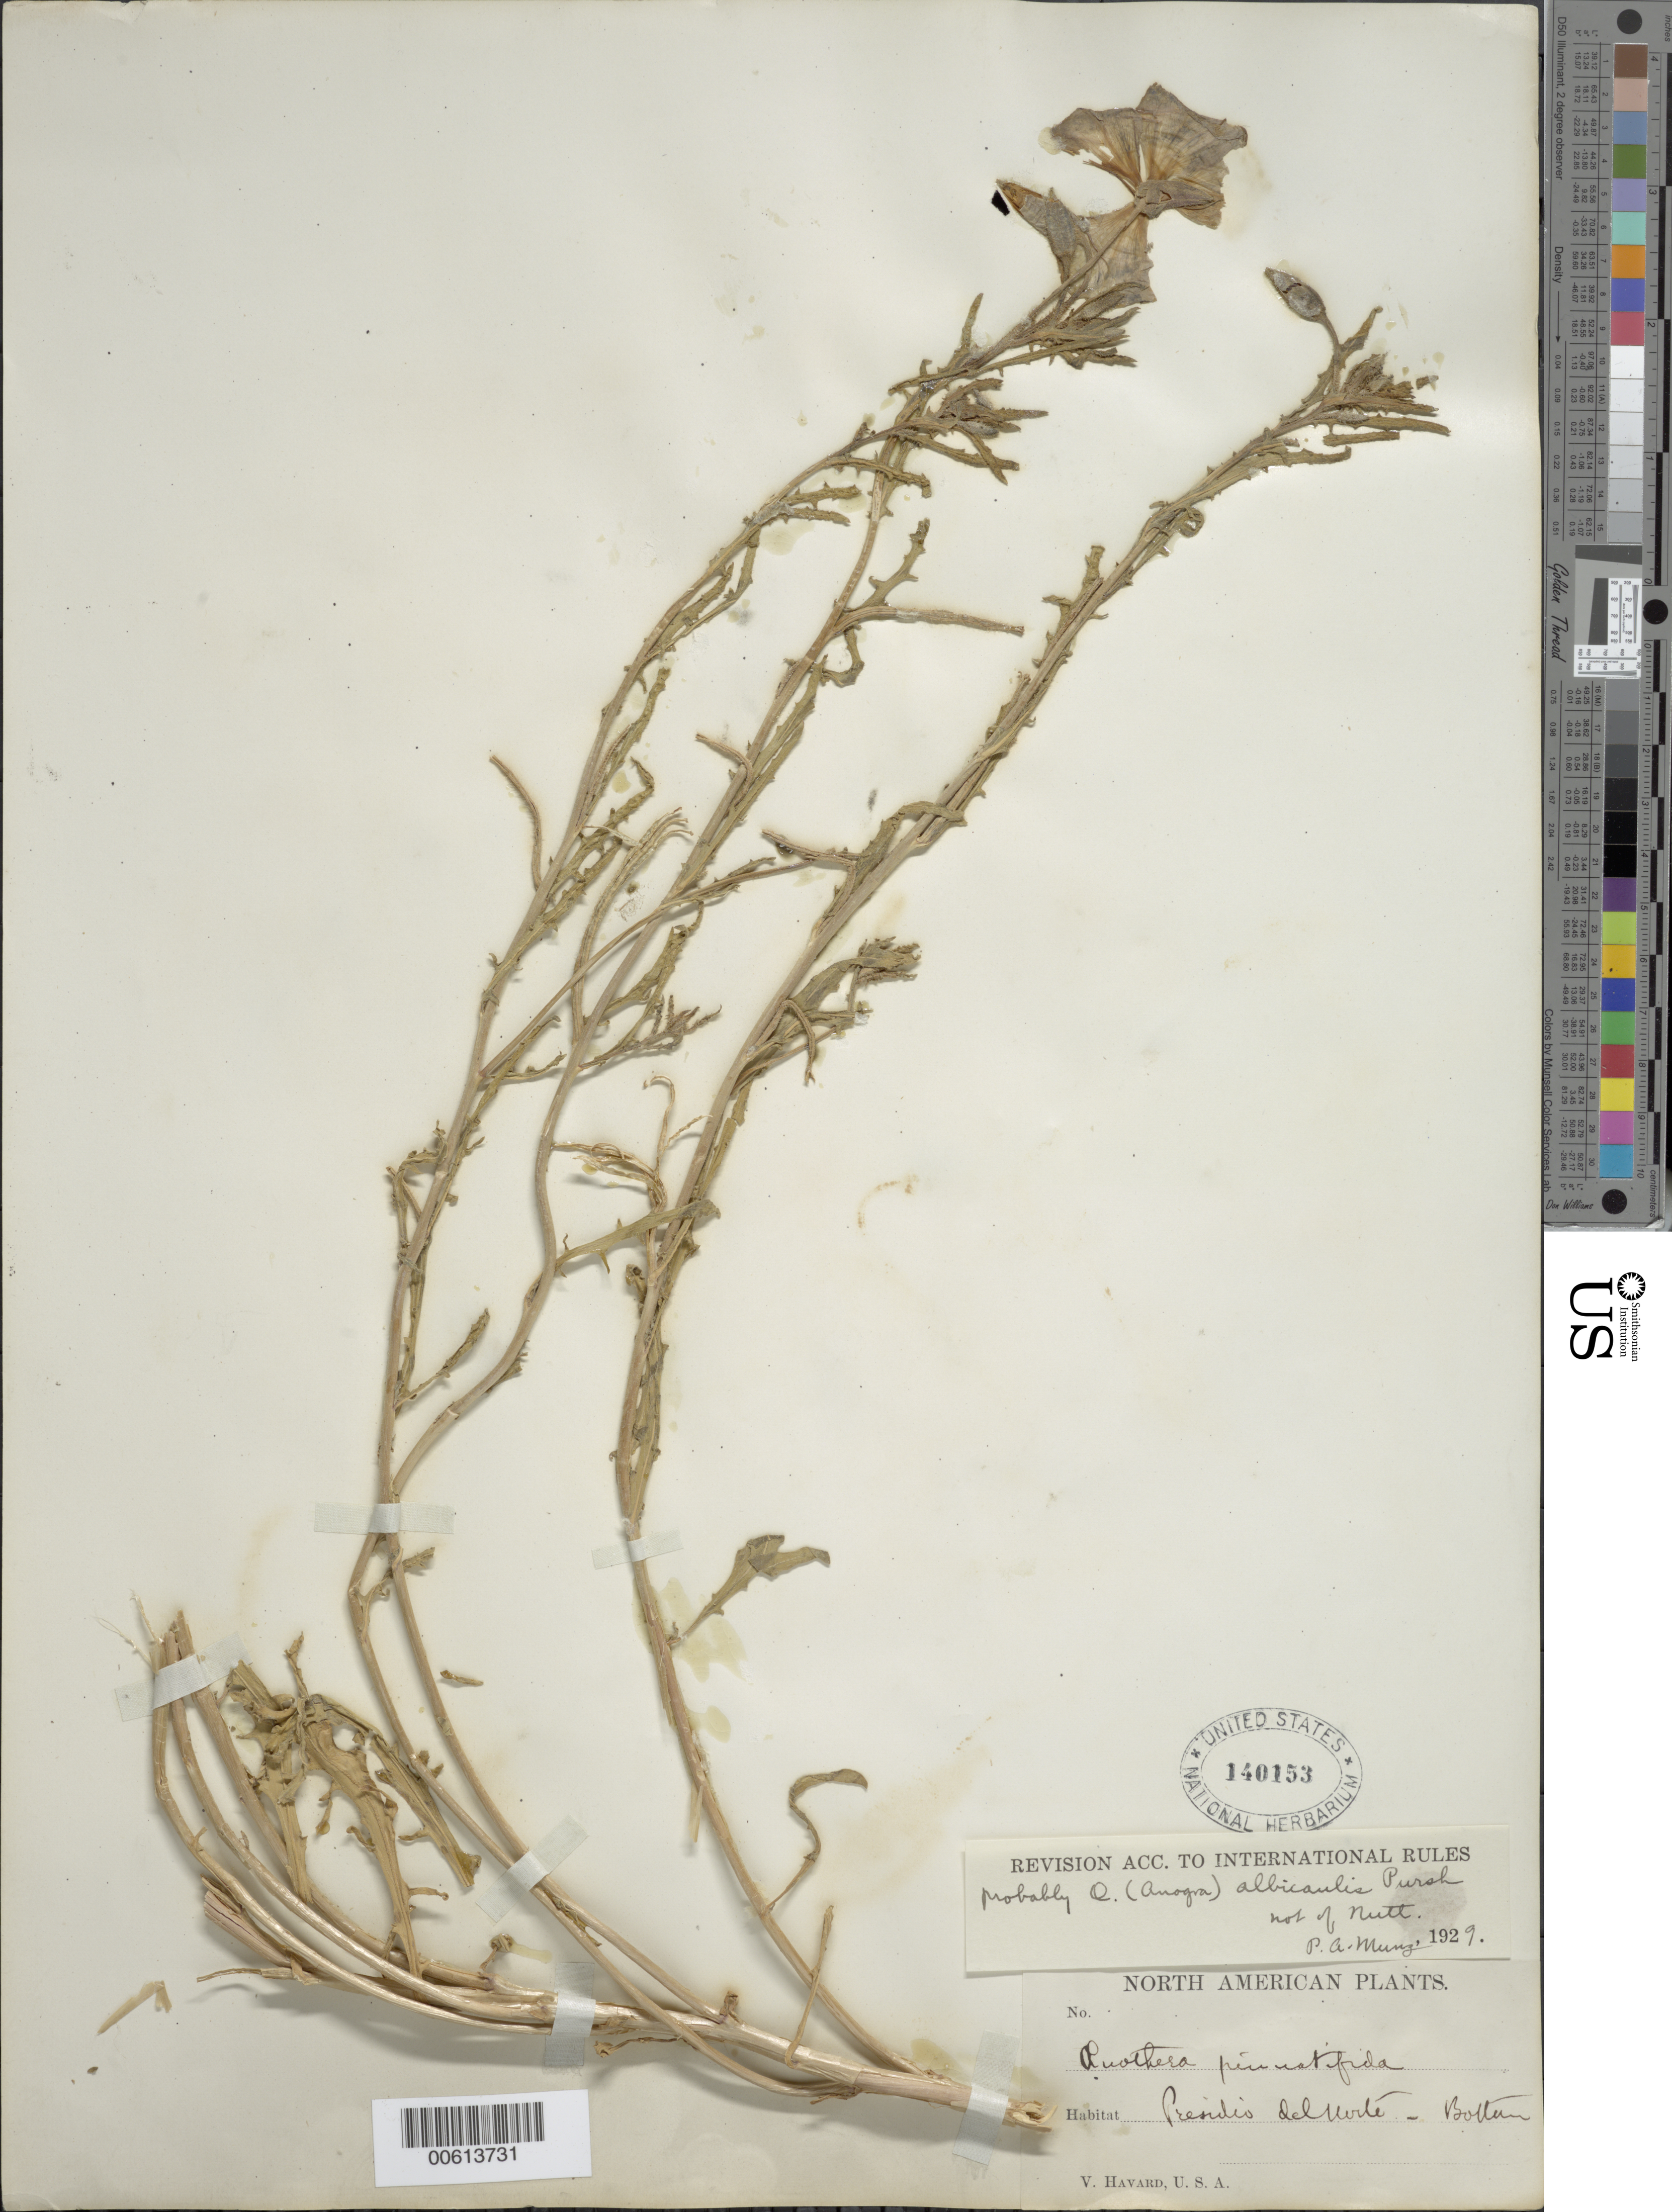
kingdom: Plantae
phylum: Tracheophyta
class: Magnoliopsida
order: Myrtales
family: Onagraceae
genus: Oenothera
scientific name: Oenothera albicaulis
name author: Pursh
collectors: V. Havard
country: Mexico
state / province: Chihuahua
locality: Presidio del Norte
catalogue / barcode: US 1440153